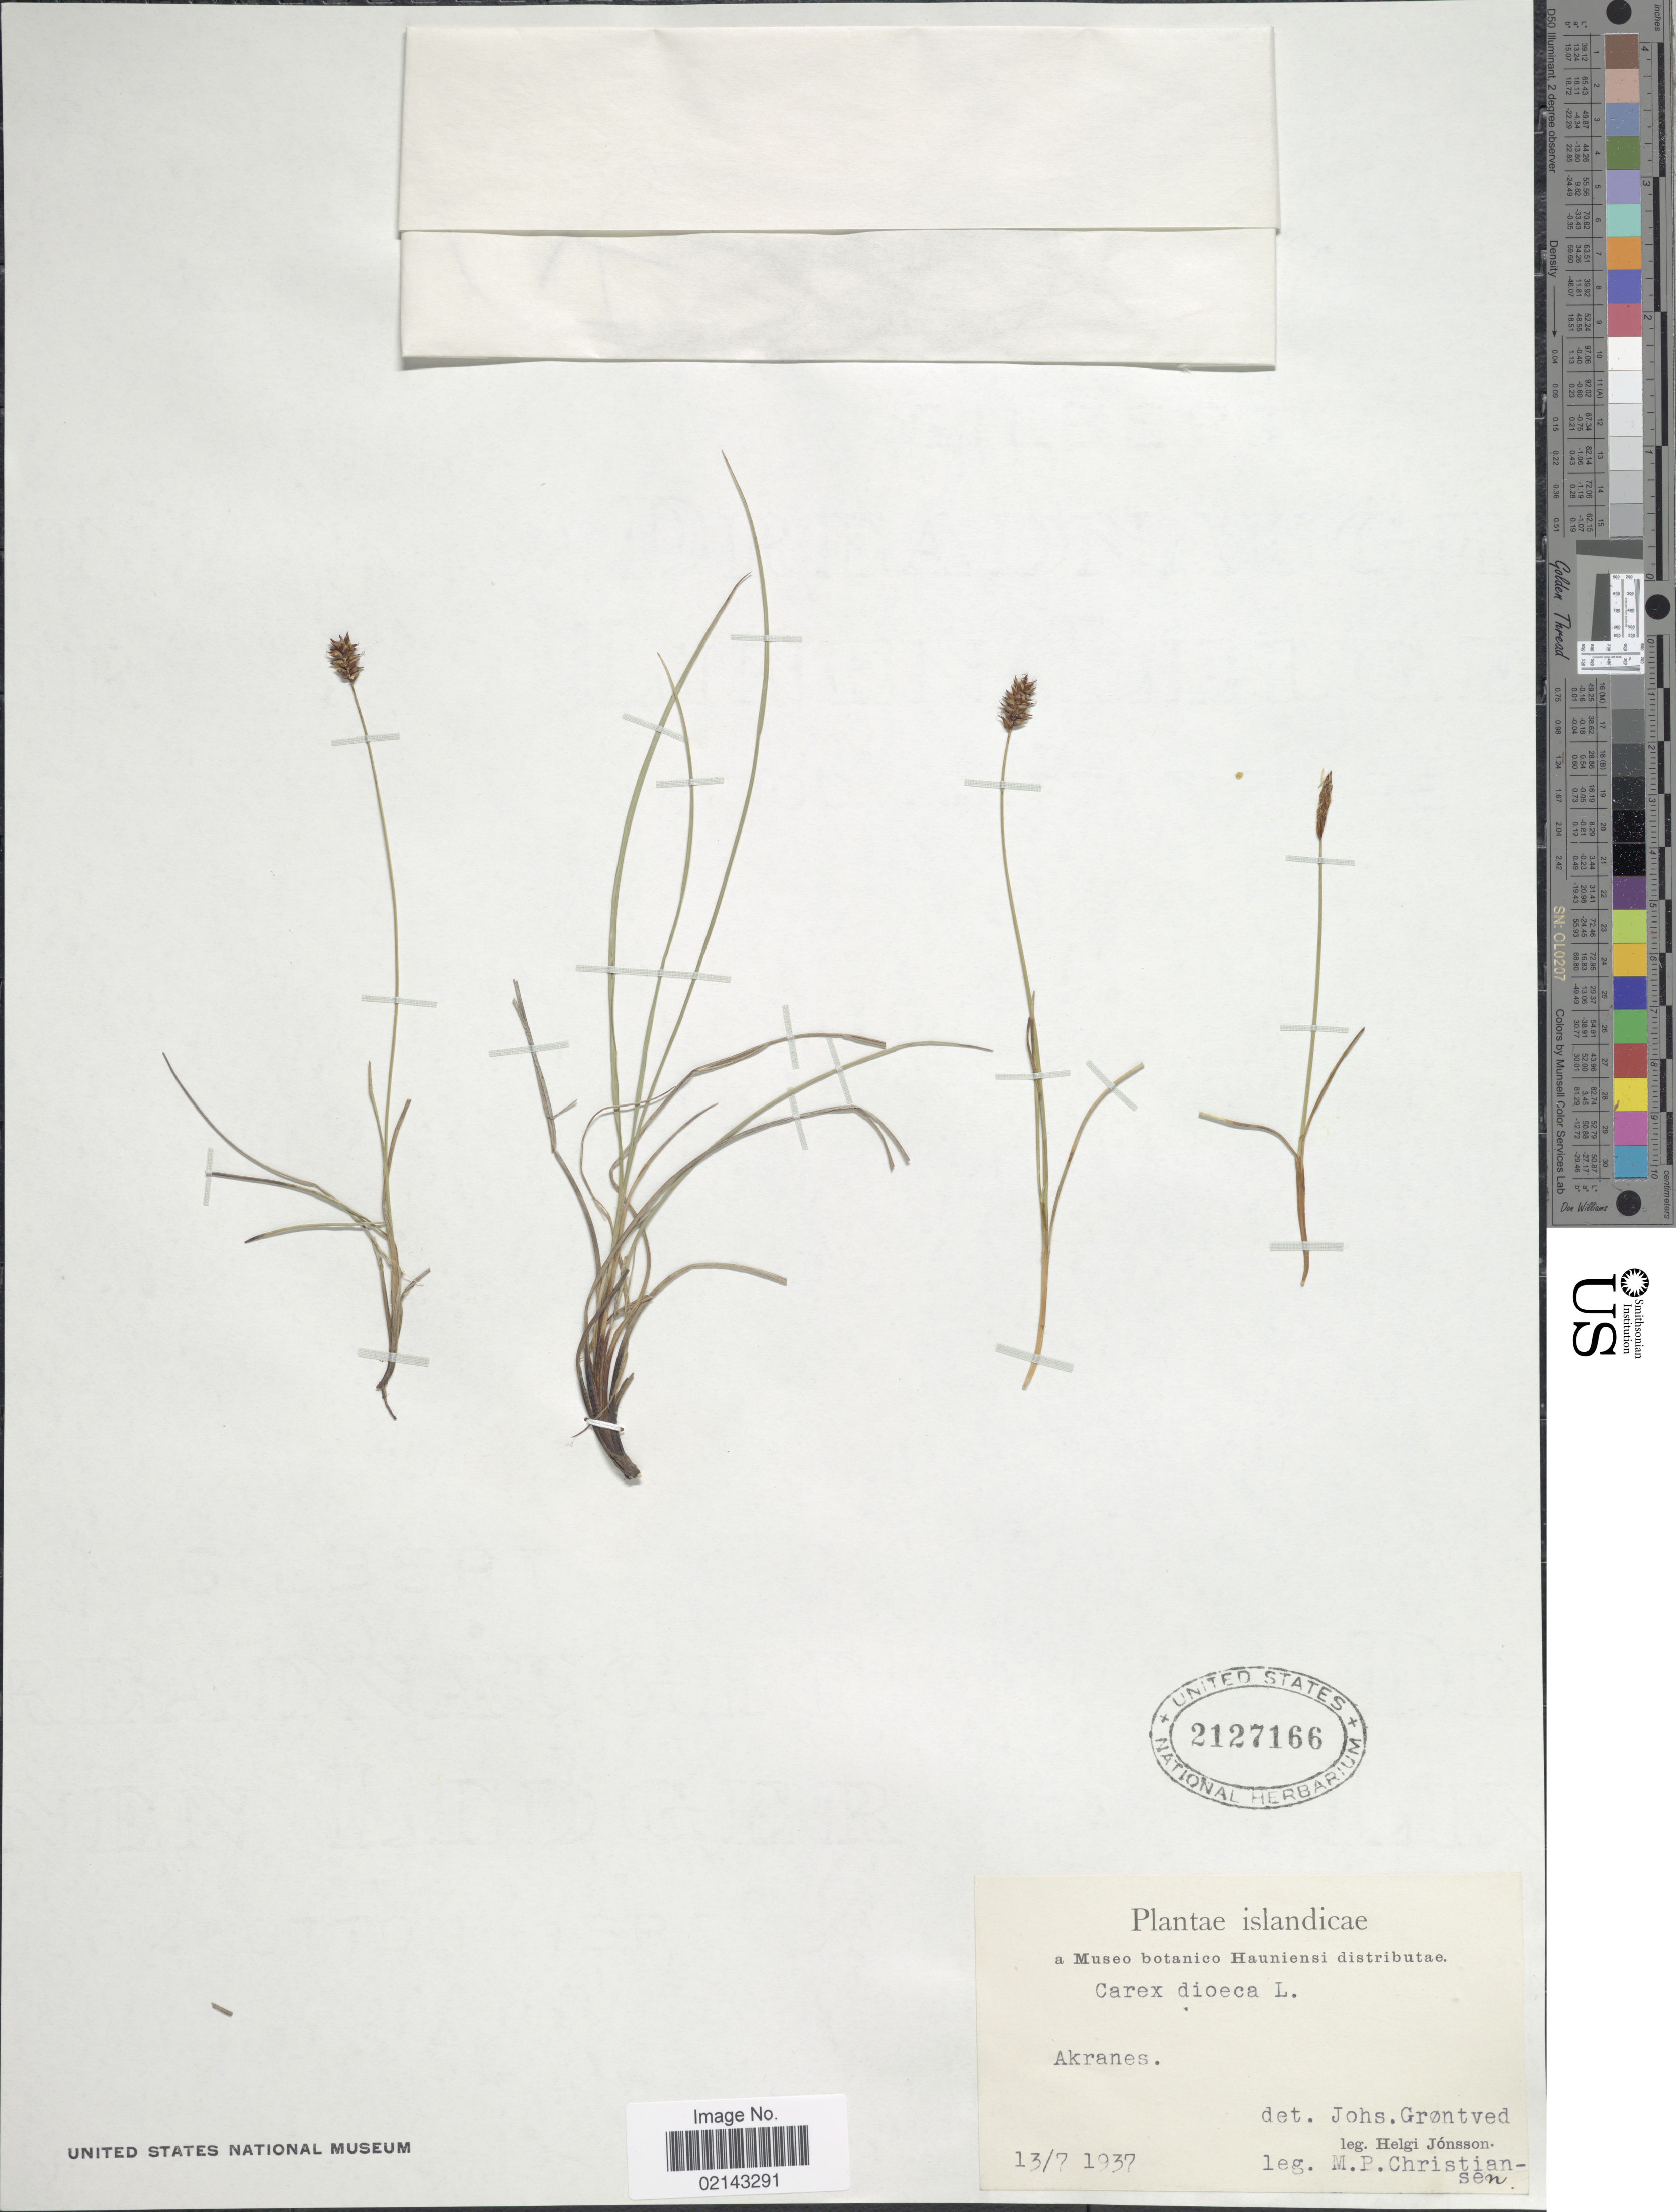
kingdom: Plantae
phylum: Tracheophyta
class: Liliopsida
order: Poales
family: Cyperaceae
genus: Carex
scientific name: Carex dioica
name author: L.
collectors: H. Jónsson & M. Christiansen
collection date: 1937-07-13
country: Iceland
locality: Akranes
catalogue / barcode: US 2127166